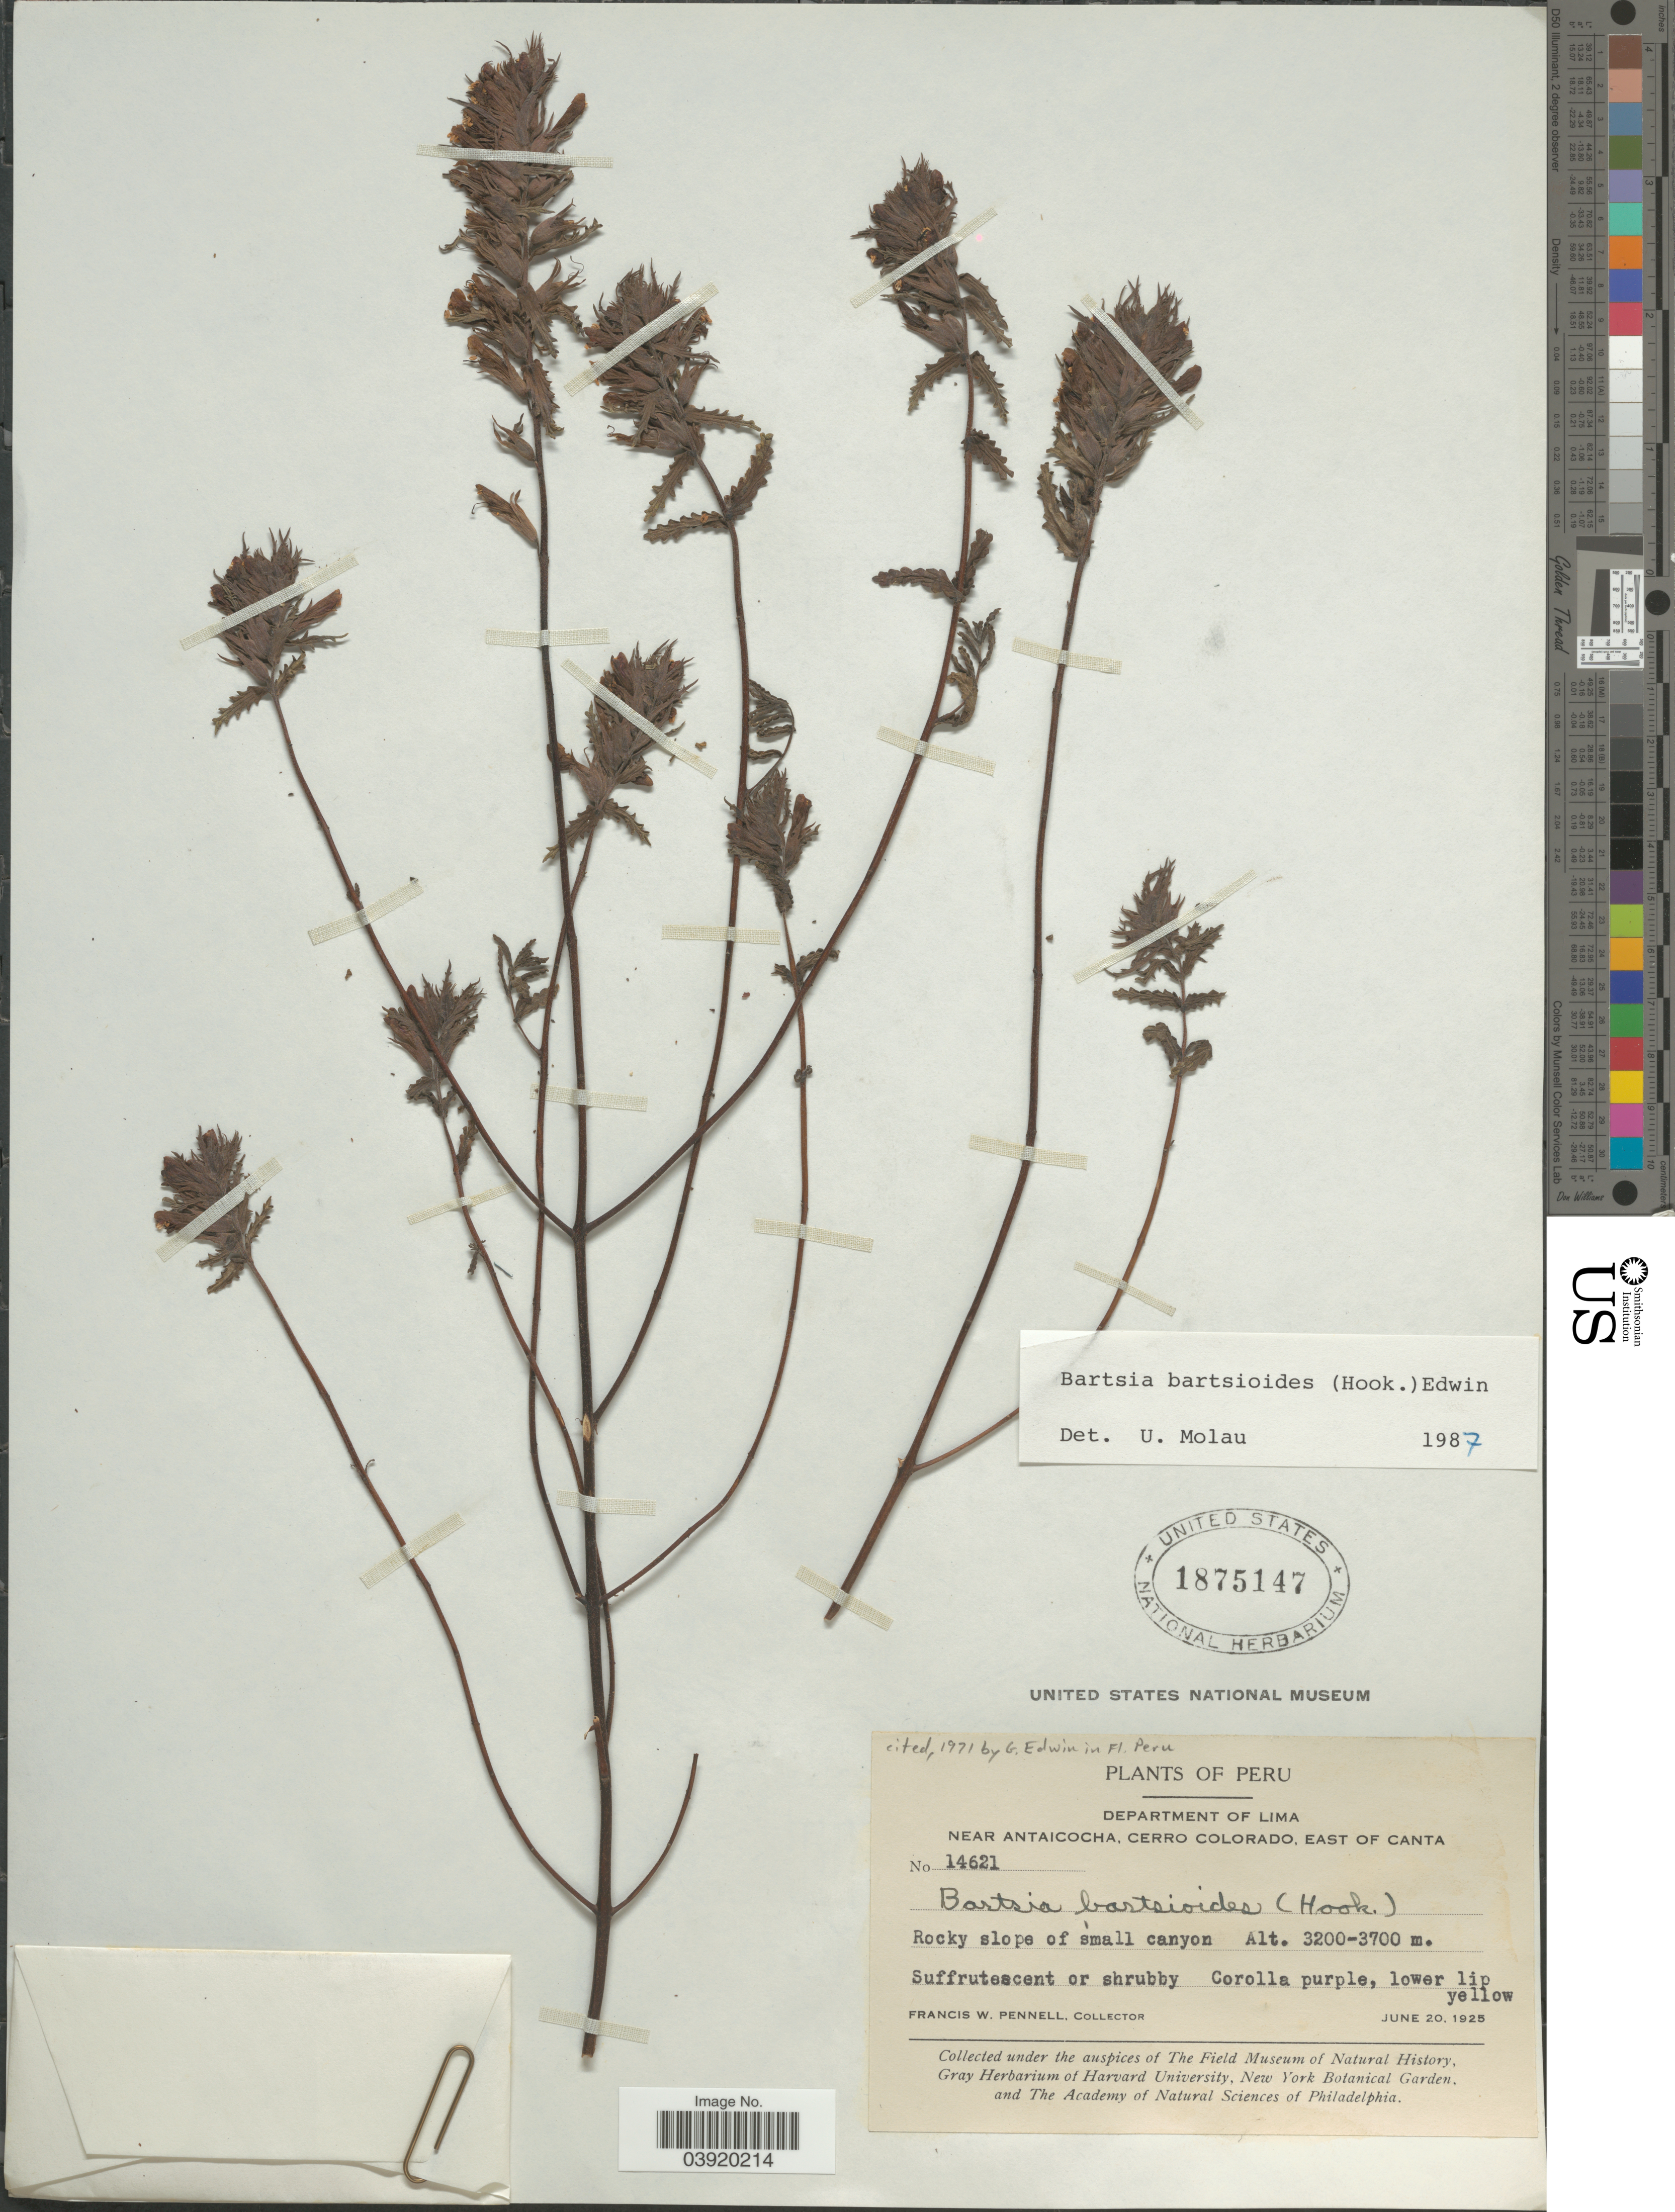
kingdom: Plantae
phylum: Tracheophyta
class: Magnoliopsida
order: Lamiales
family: Orobanchaceae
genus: Bartsia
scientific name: Bartsia bartsioides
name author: (Hook.) Edwin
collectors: F. W. Pennell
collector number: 14621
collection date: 1925-06-20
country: Peru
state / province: Lima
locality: Department of Lima. Near Antaicocha, Cerro Colorado, east of Canta. Rocky slope of small canyon.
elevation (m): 3200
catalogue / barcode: US 1875147